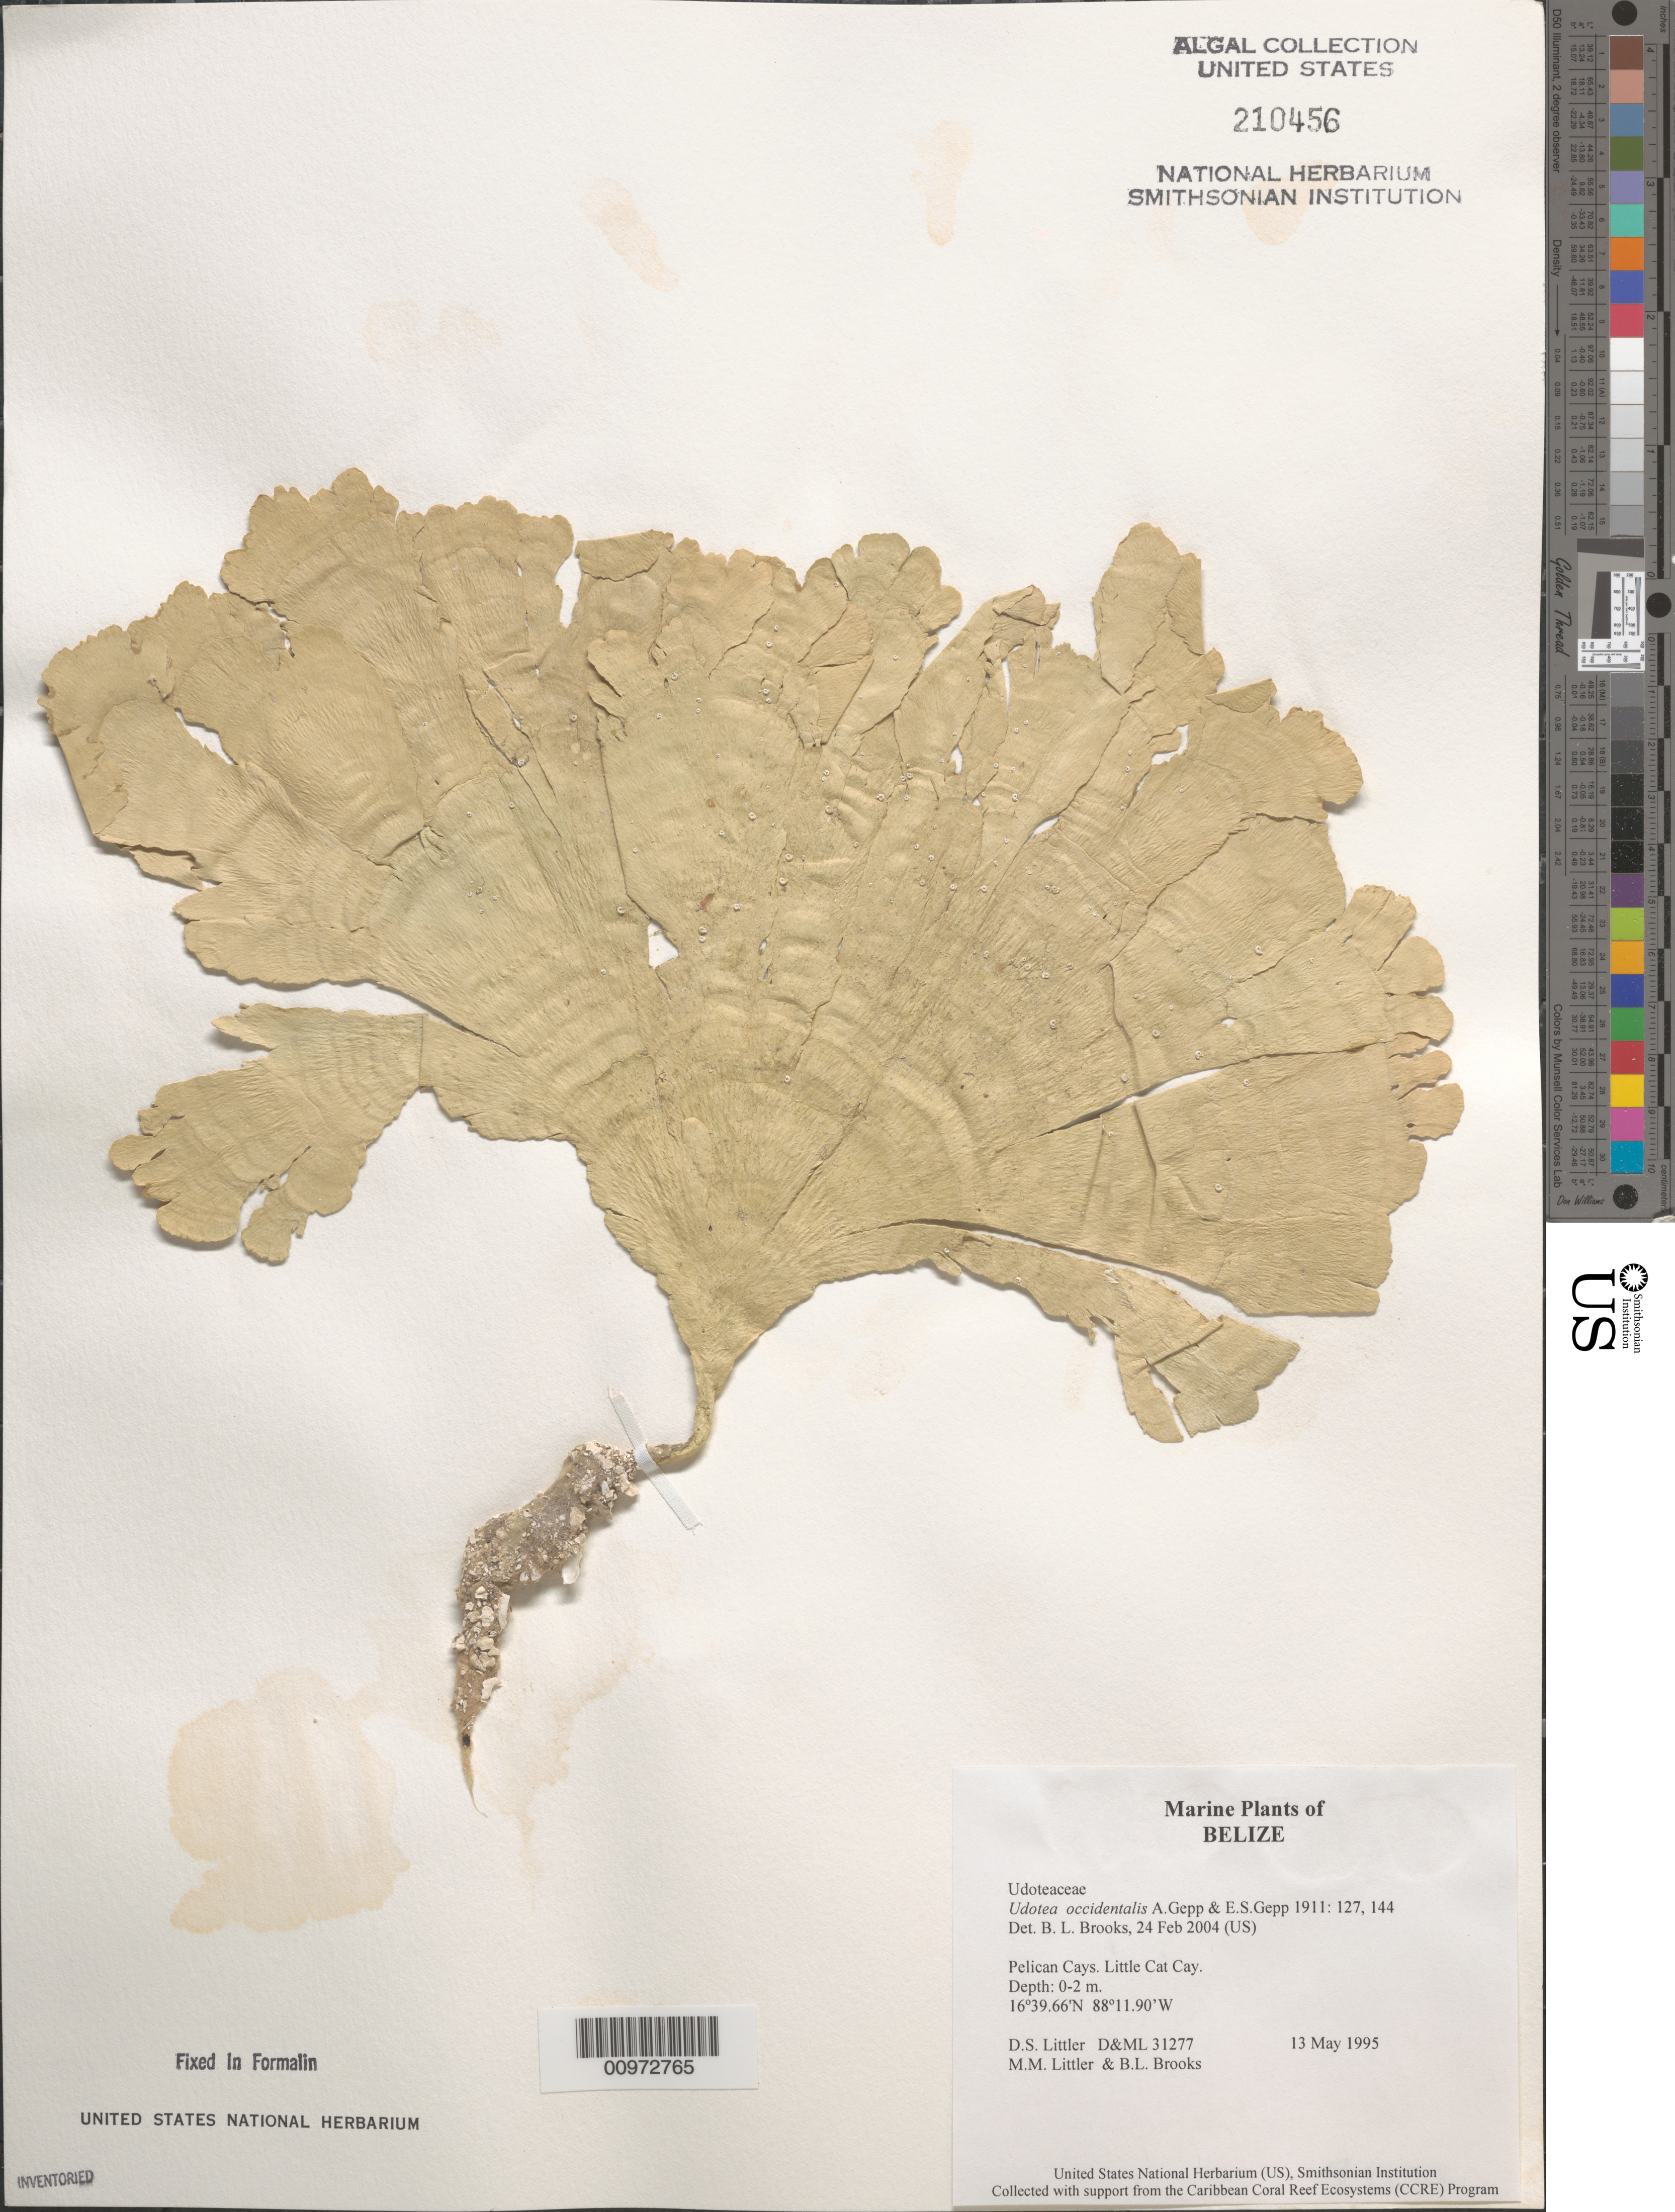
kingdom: Plantae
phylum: Chlorophyta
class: Ulvophyceae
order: Bryopsidales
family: Udoteaceae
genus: Udotea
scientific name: Udotea occidentalis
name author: A. Gepp & E. Gepp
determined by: Brooks, B. L., (BOT), Smithsonian Institution - National Museum of Natural History (UNITED STATES)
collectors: D. S. Littler, M. M. Littler & B. Brooks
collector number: D&ML 31277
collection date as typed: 13 May 1995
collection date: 1995-05-13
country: Belize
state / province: Stann Creek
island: Little Cat Cay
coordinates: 16 39.66'N, 88 11.90'W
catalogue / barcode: US 210456